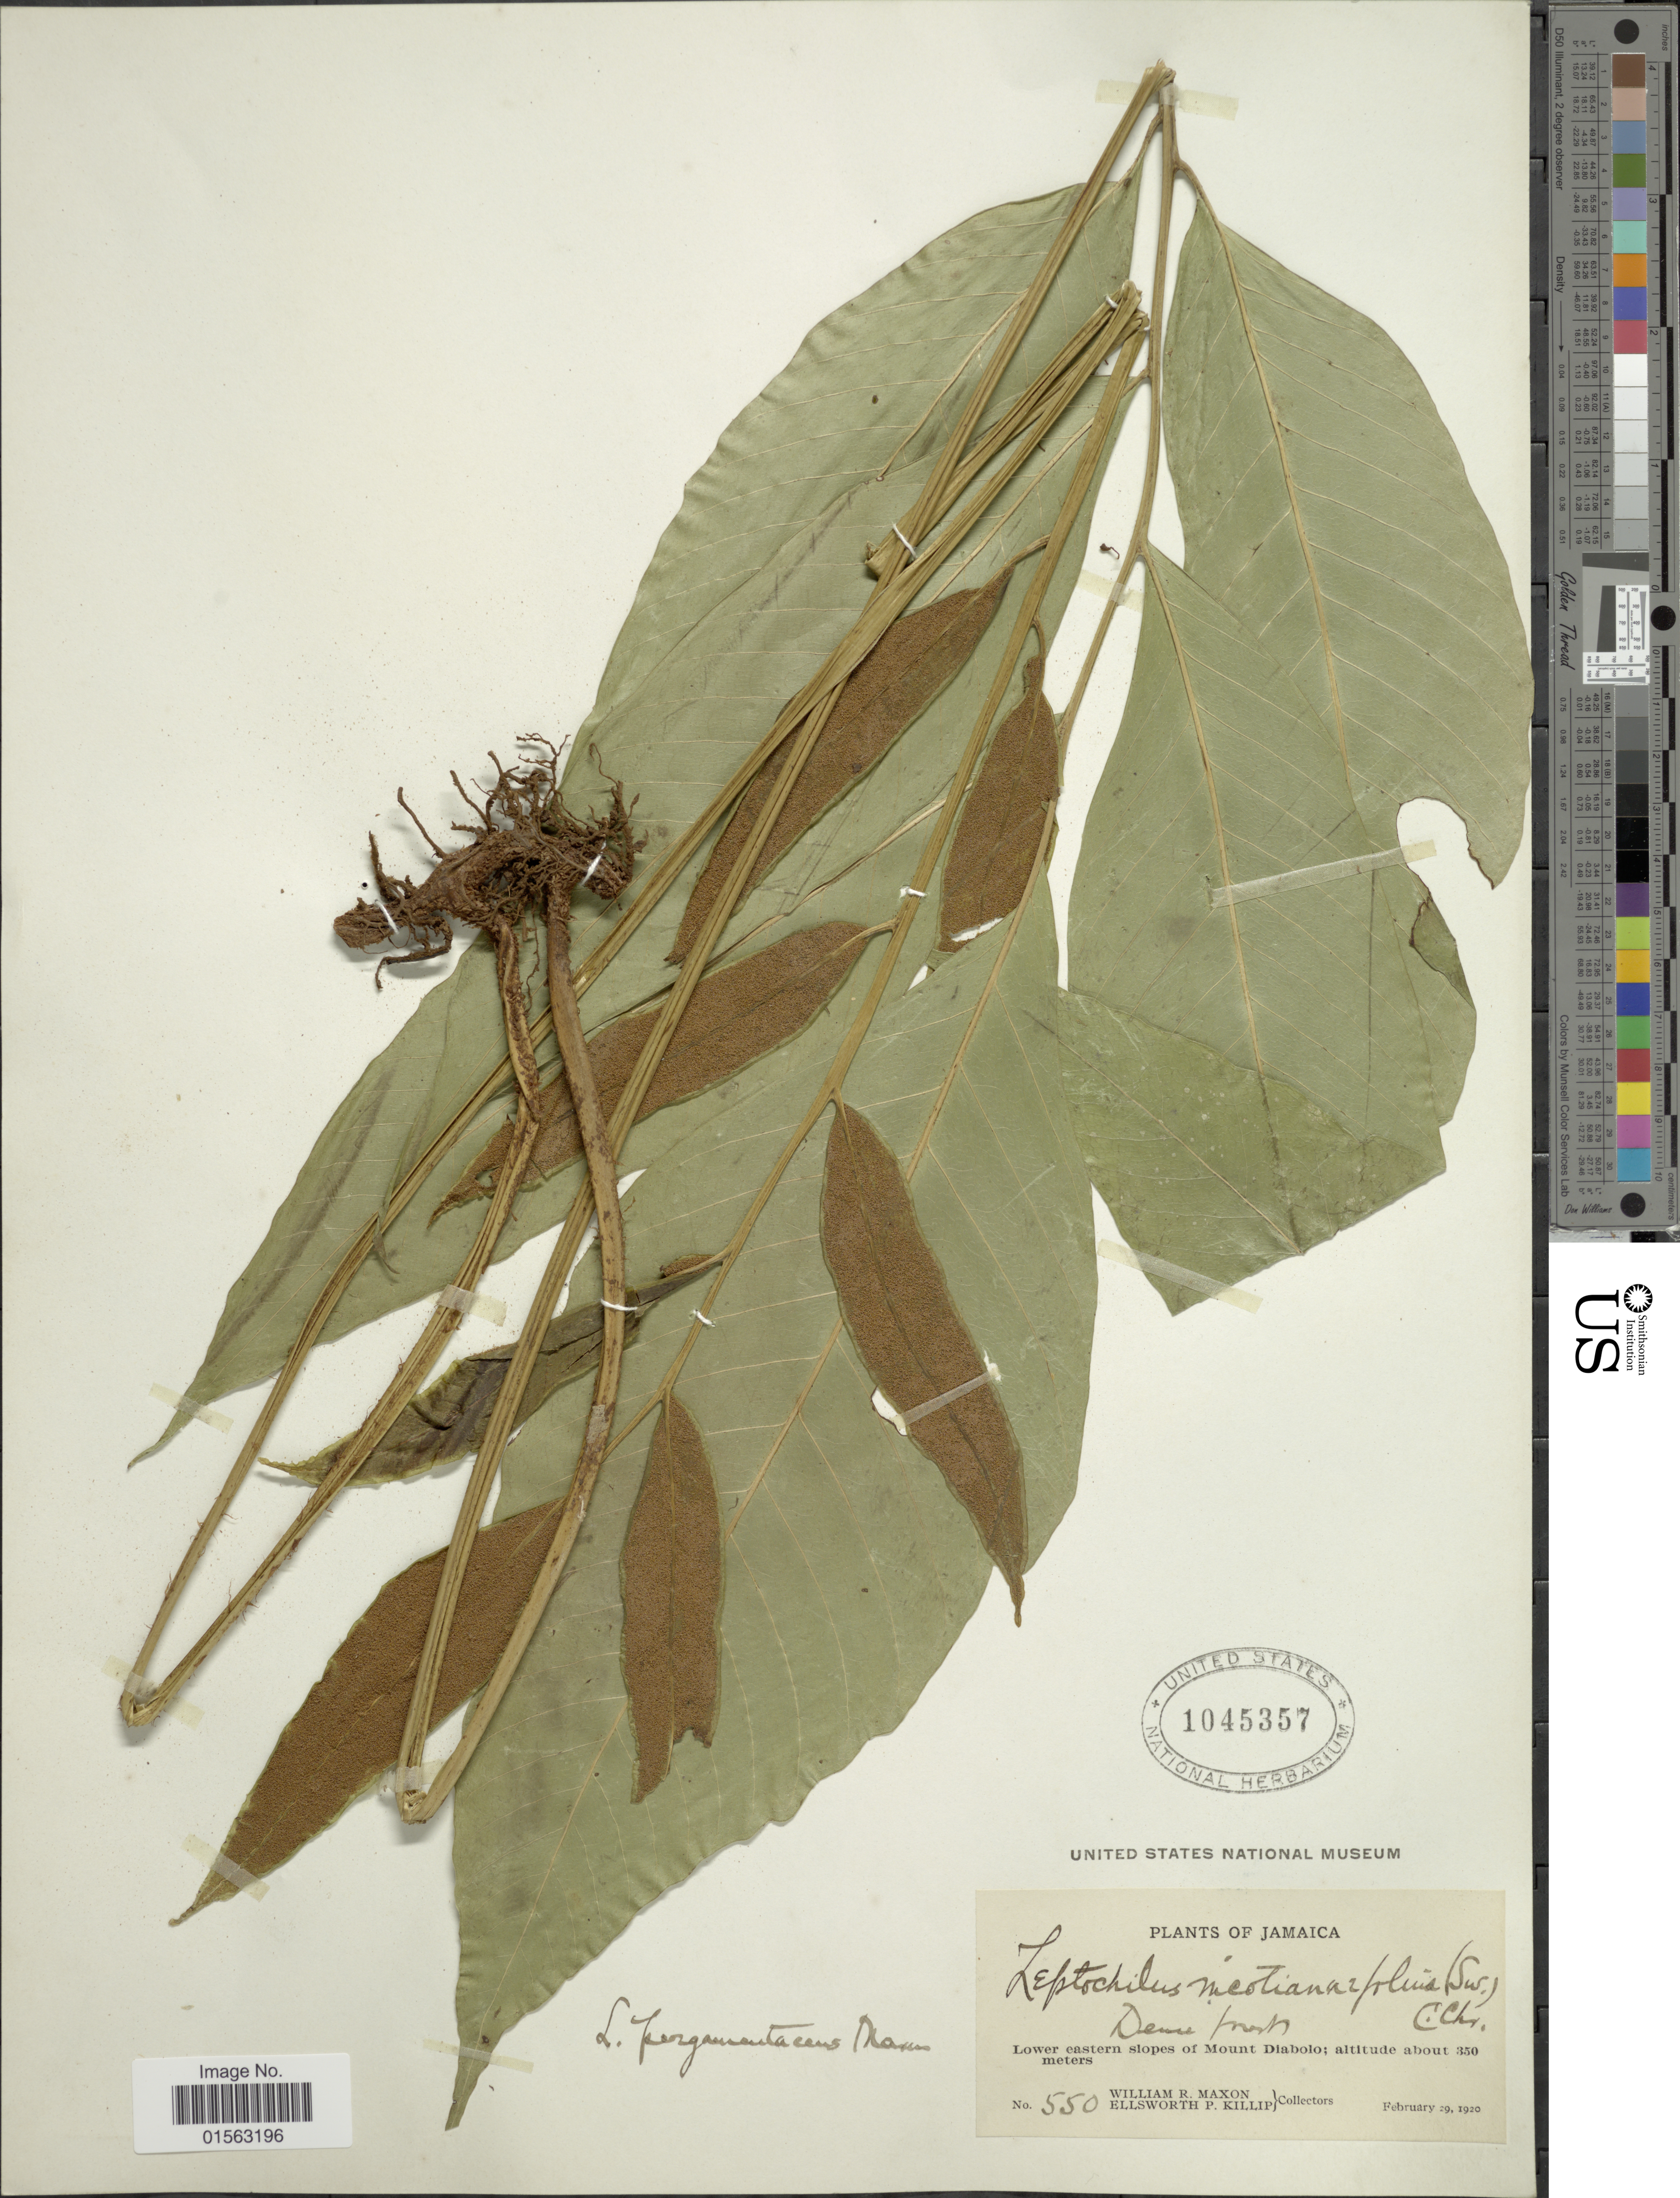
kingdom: Plantae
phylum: Tracheophyta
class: Polypodiopsida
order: Polypodiales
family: Dryopteridaceae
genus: Mickelia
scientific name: Mickelia pergamentacea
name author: (Maxon) R.C. Moran et al.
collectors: W. R. Maxon & E. P. Killip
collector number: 550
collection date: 1920-02-29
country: Jamaica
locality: Jamaica, Dense forest, lower eastern slopes of Mount Diabolo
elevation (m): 350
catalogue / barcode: US 1045357